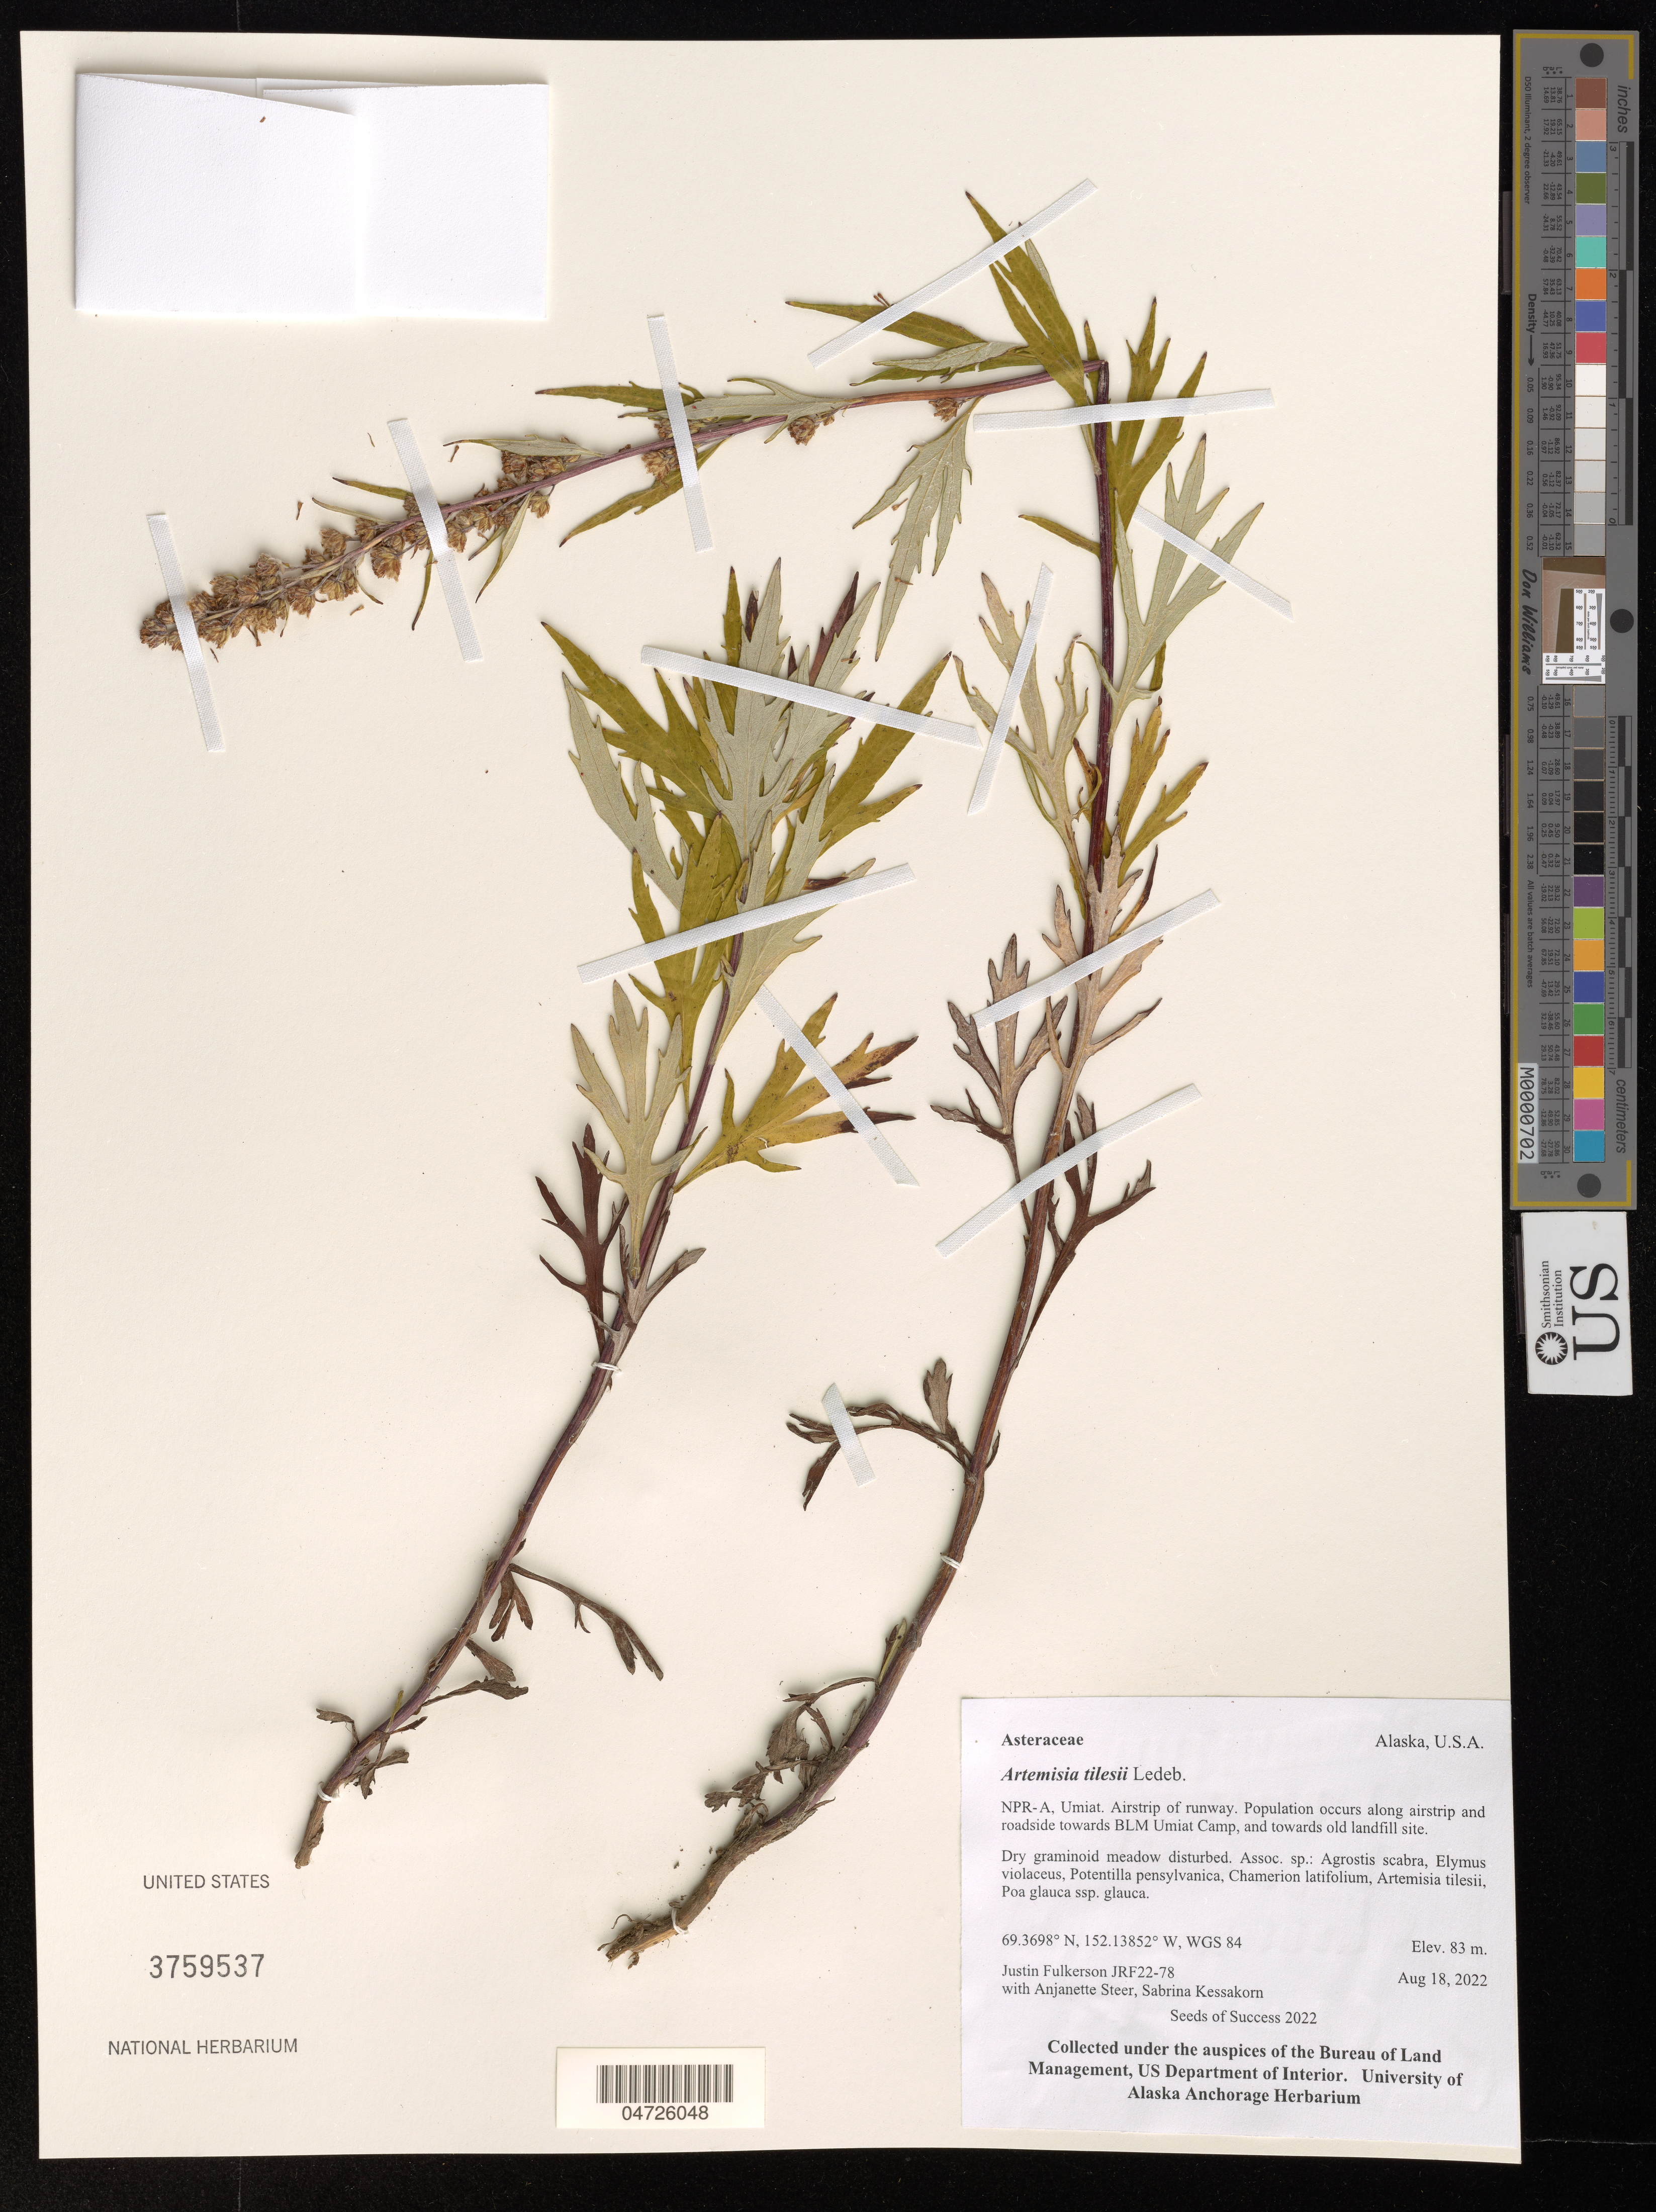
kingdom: Plantae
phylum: Tracheophyta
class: Magnoliopsida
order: Asterales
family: Asteraceae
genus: Artemisia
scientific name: Artemisia tilesii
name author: Ledeb.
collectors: J. Fulkerson & A. Steer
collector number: JRF22-78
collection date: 2022-08-18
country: United States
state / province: Alaska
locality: NPR-A, Umiat. Airstrip of runway. Population occurs along airstrip and roadside towards BLM Umiat Camp, and towards old landfill site. WGS 84.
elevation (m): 83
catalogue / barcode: US 3759537